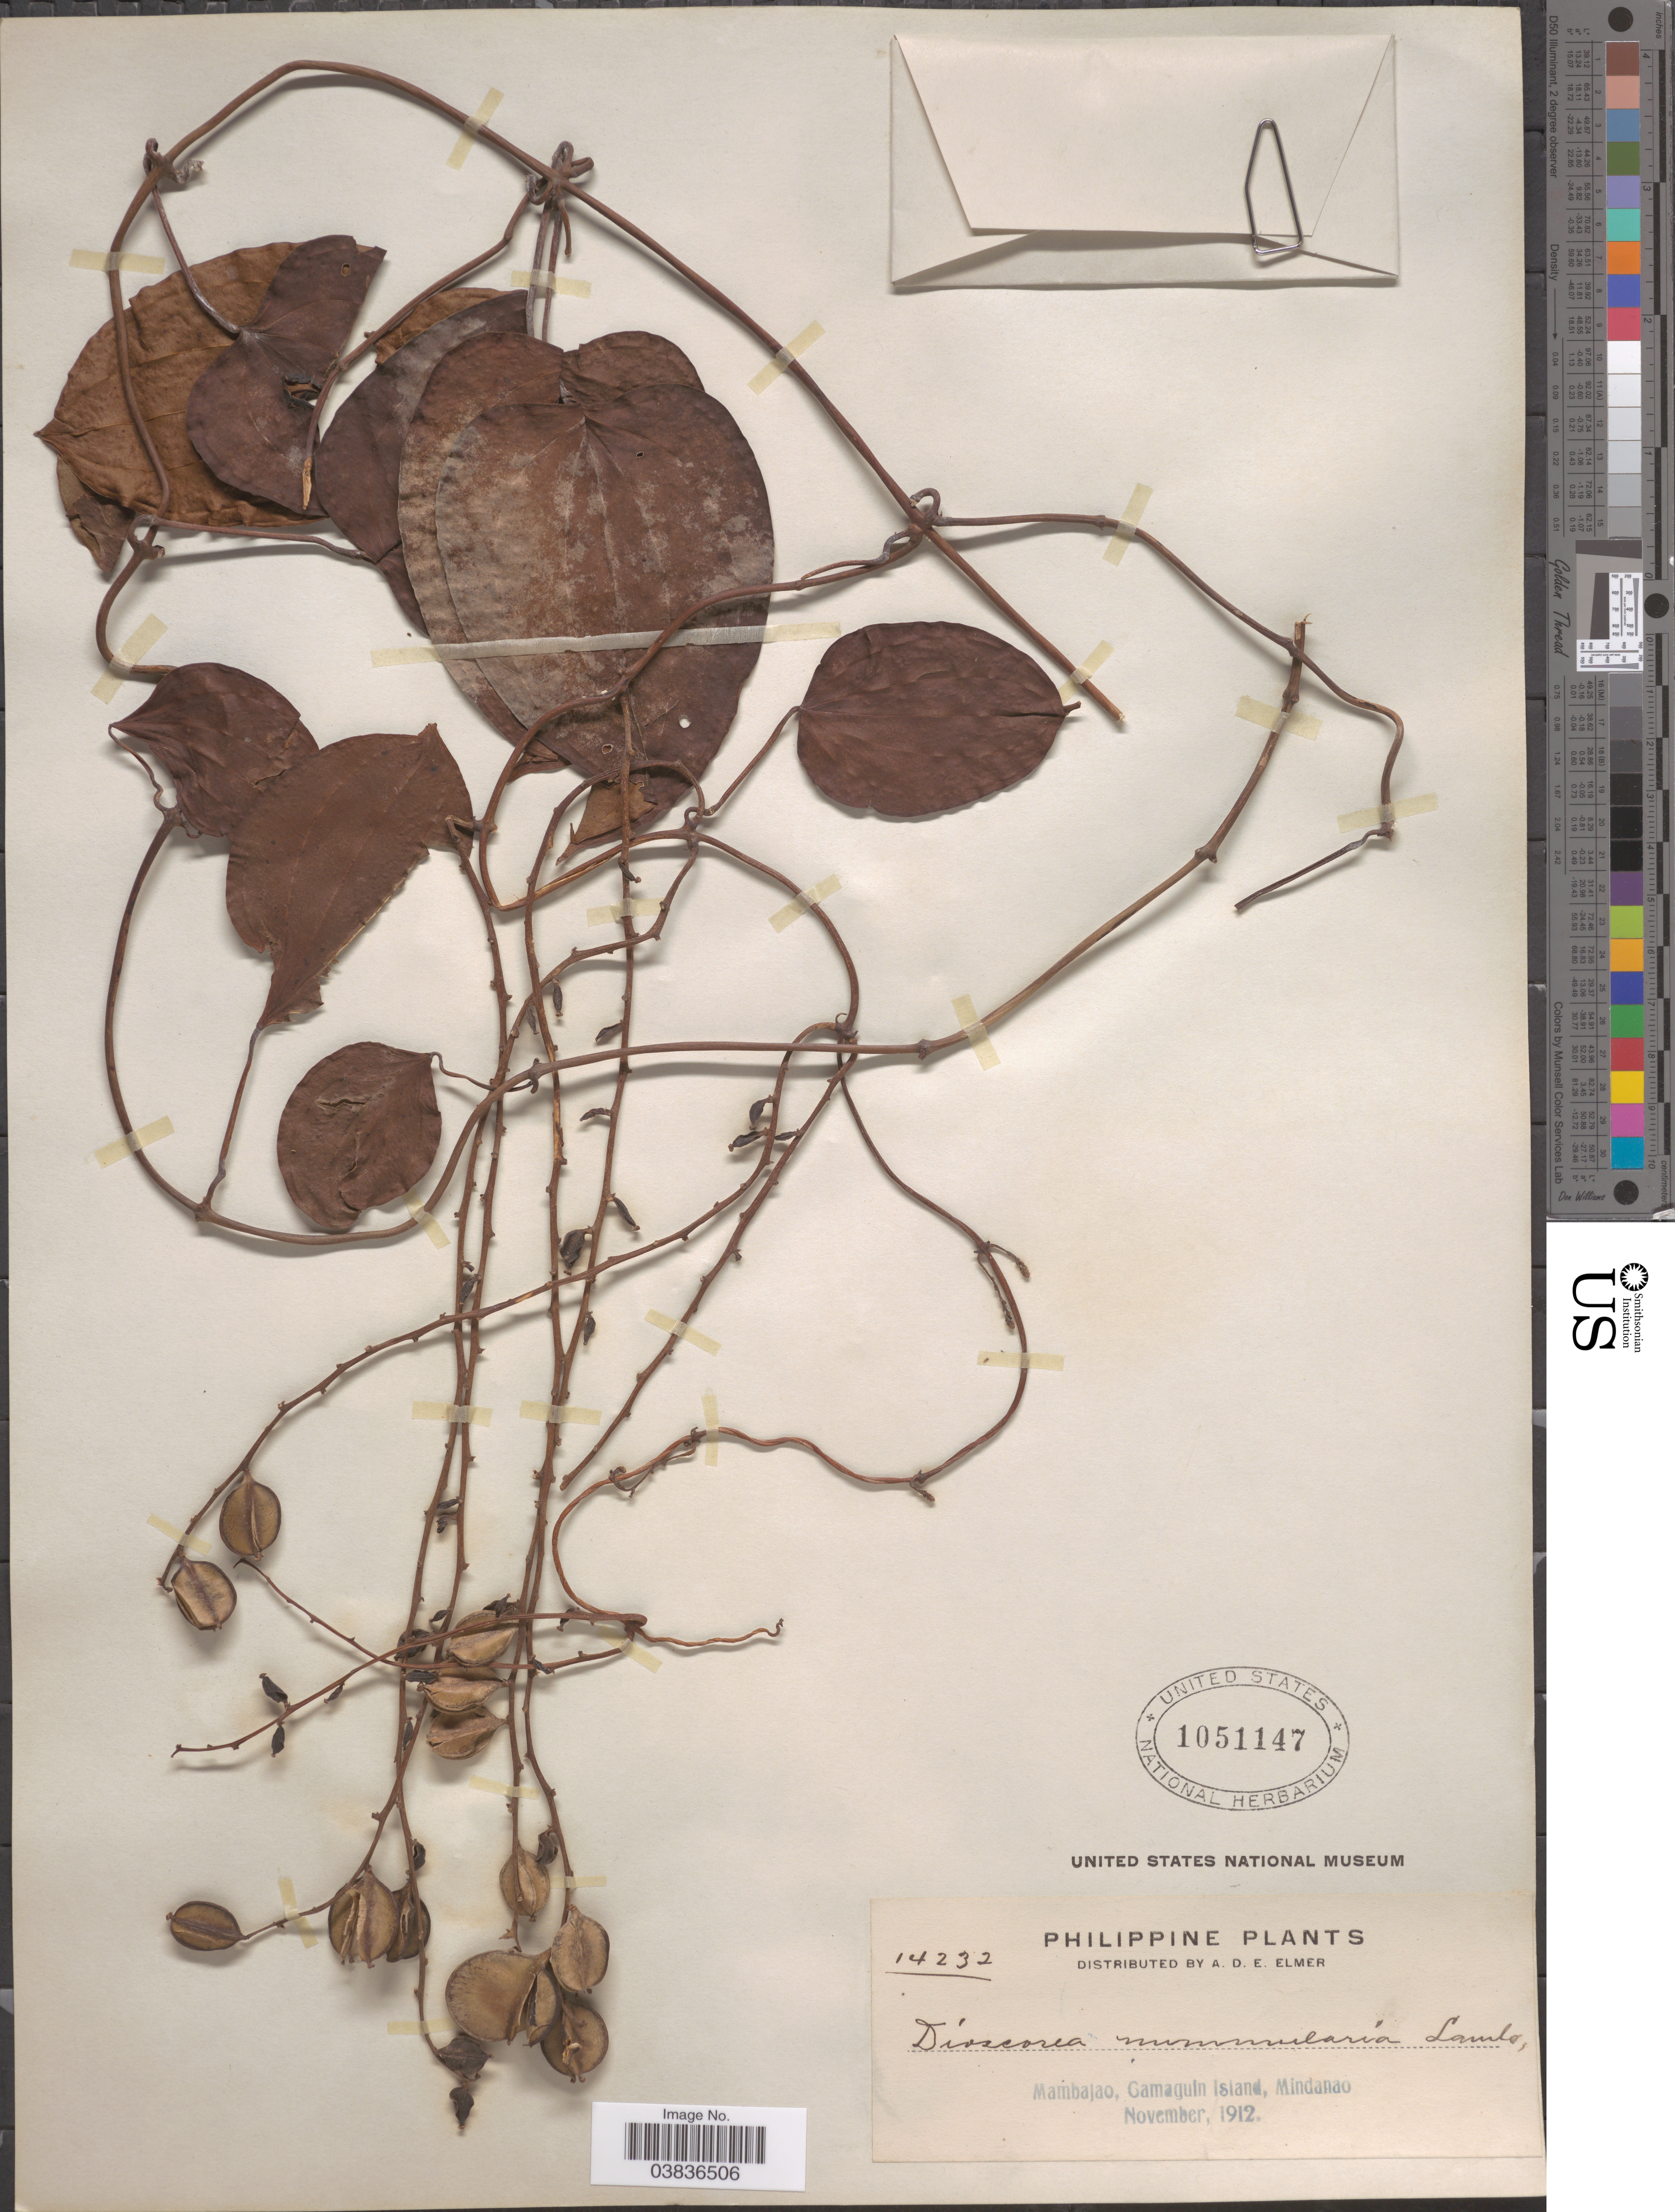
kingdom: Plantae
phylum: Tracheophyta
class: Liliopsida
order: Dioscoreales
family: Dioscoreaceae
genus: Dioscorea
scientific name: Dioscorea nummularia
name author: Lam.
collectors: A. D. E. Elmer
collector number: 14232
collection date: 1912-11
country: Philippines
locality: Mambajao, Gamaguin Island, Mindanao.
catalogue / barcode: US 1051147